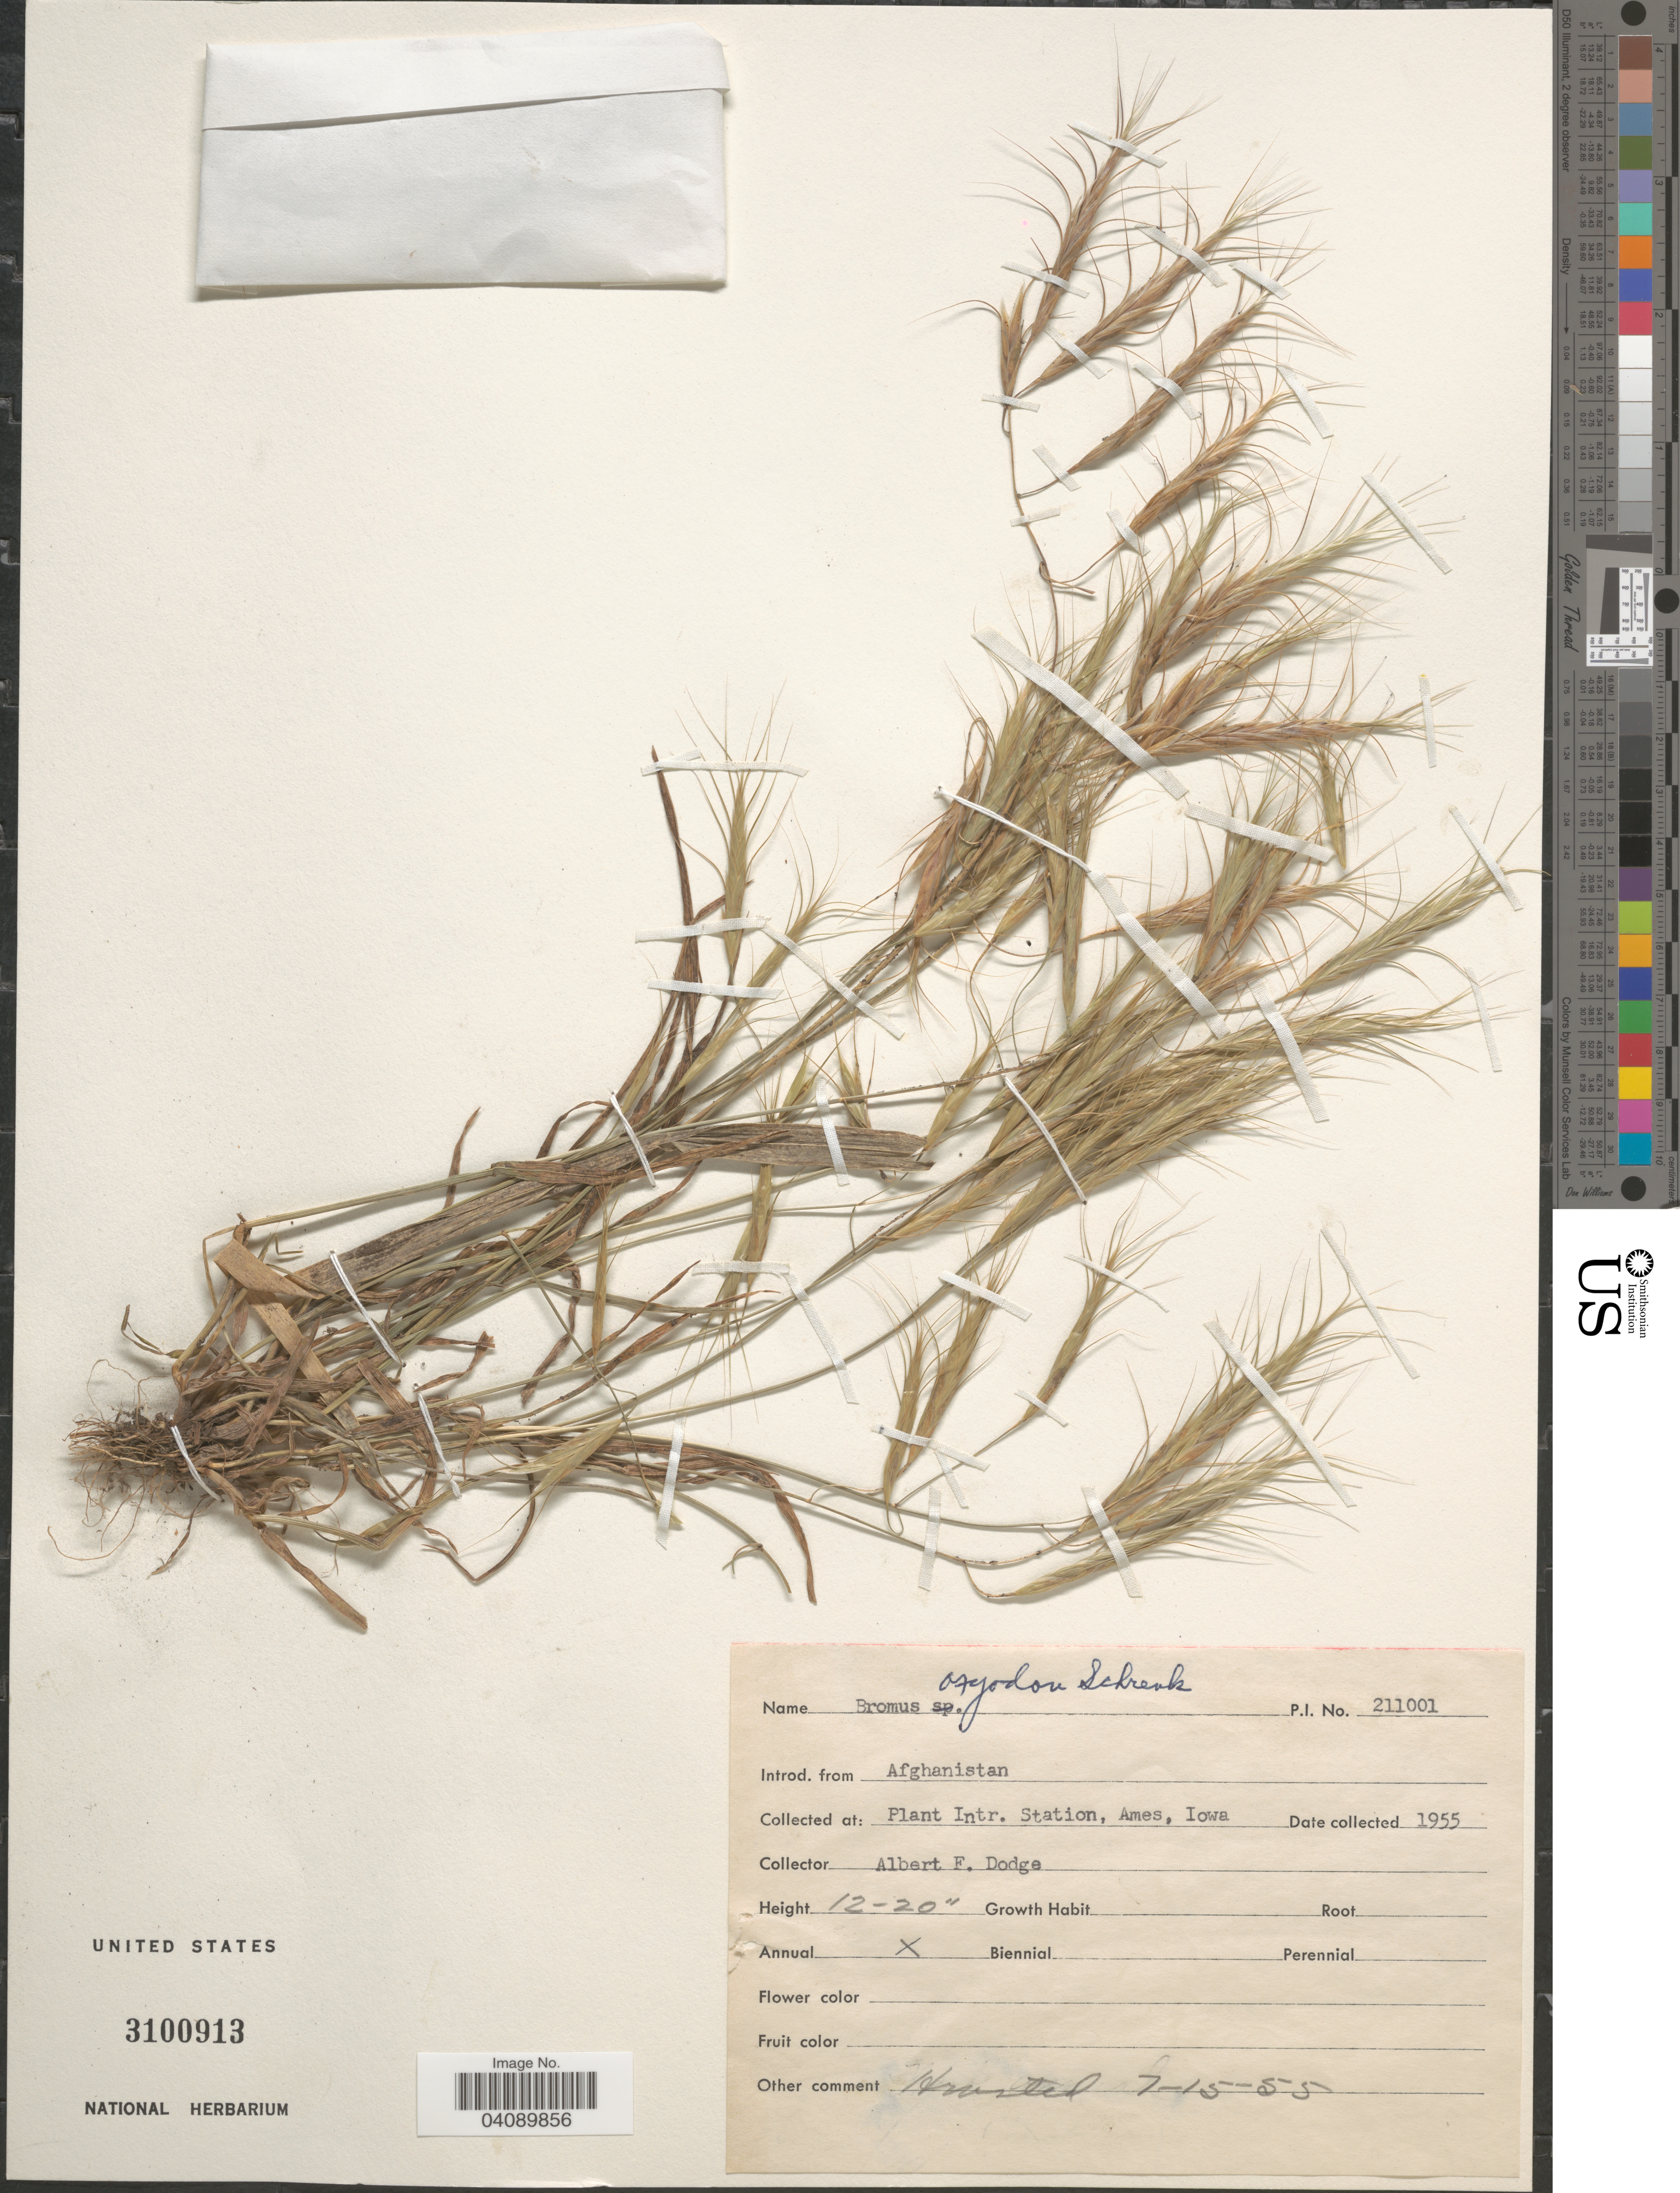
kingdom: Plantae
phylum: Tracheophyta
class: Liliopsida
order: Poales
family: Poaceae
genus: Bromus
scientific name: Bromus oxyodon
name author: Schrenk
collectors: A. Dodge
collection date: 1955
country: United States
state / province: Iowa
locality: Plant Intr. Station, Ames.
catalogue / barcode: US 3100913